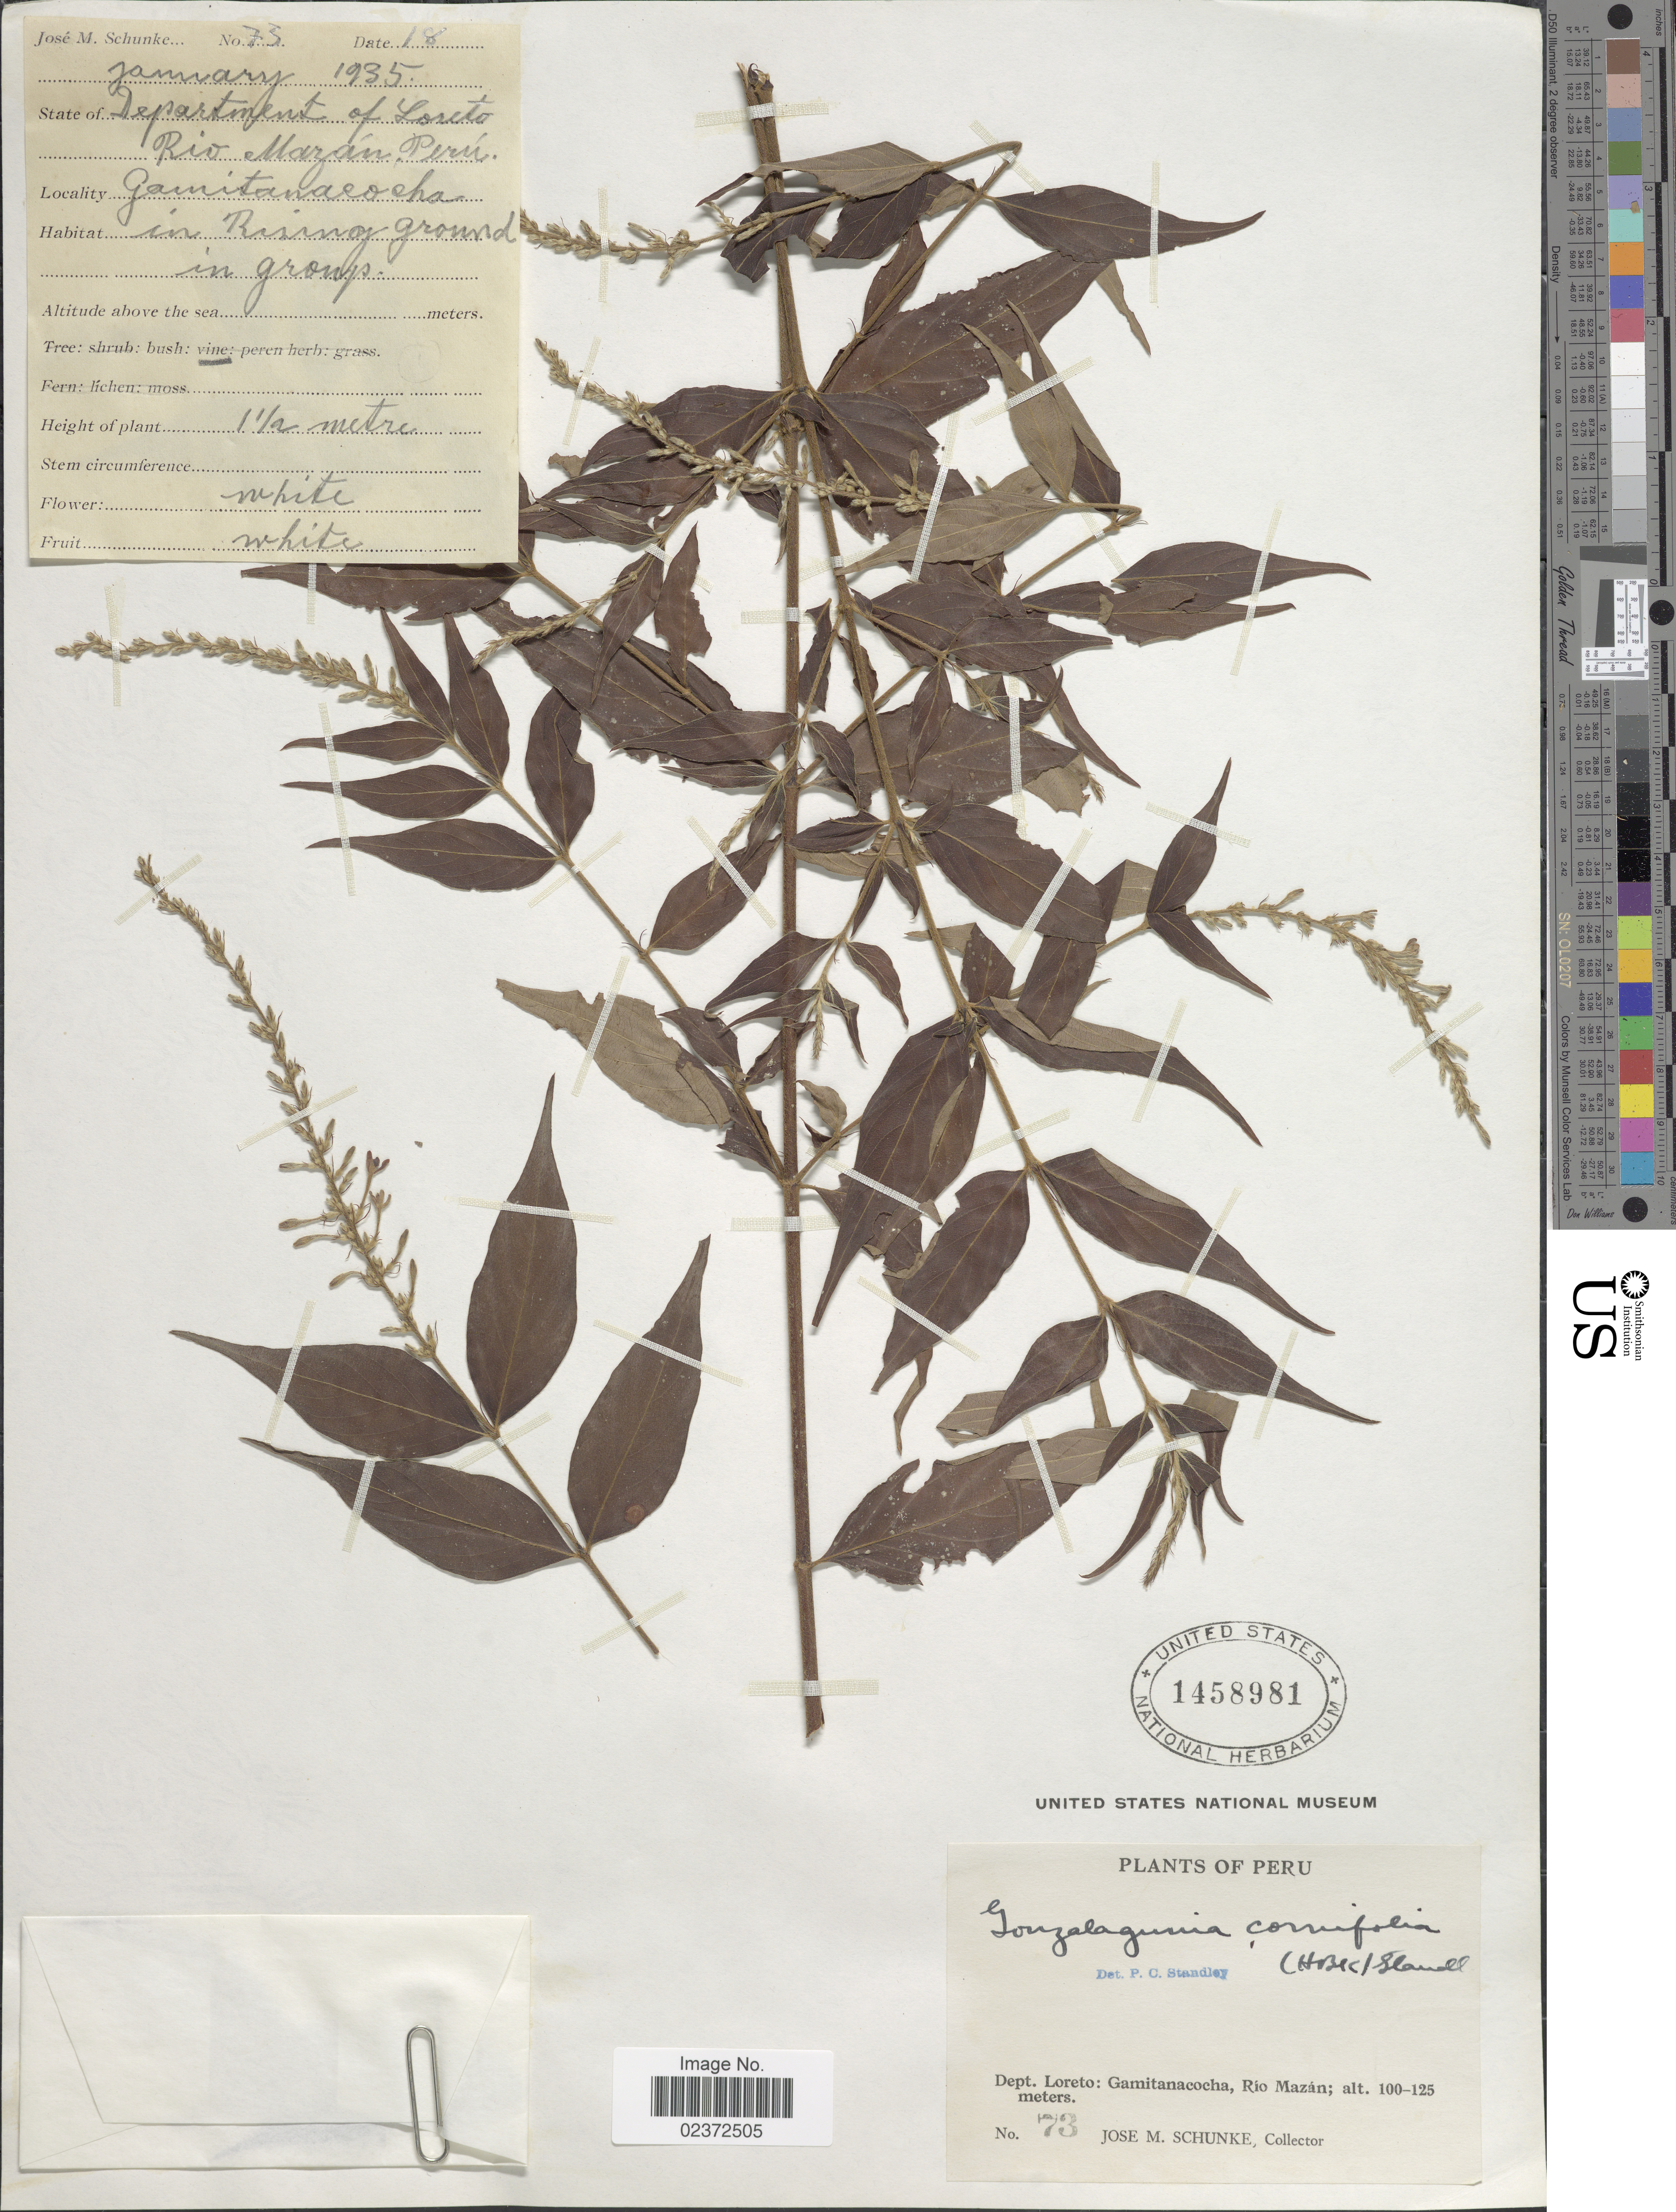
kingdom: Plantae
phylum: Tracheophyta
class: Magnoliopsida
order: Gentianales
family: Rubiaceae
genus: Gonzalagunia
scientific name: Gonzalagunia cornifolia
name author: (Kunth) Standl.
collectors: J. M. Schunke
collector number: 73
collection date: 1935-01-18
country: Peru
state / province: Loreto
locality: Gamitanacocha, Río Mazán, in Rising ground in groups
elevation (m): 100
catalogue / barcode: US 1458981